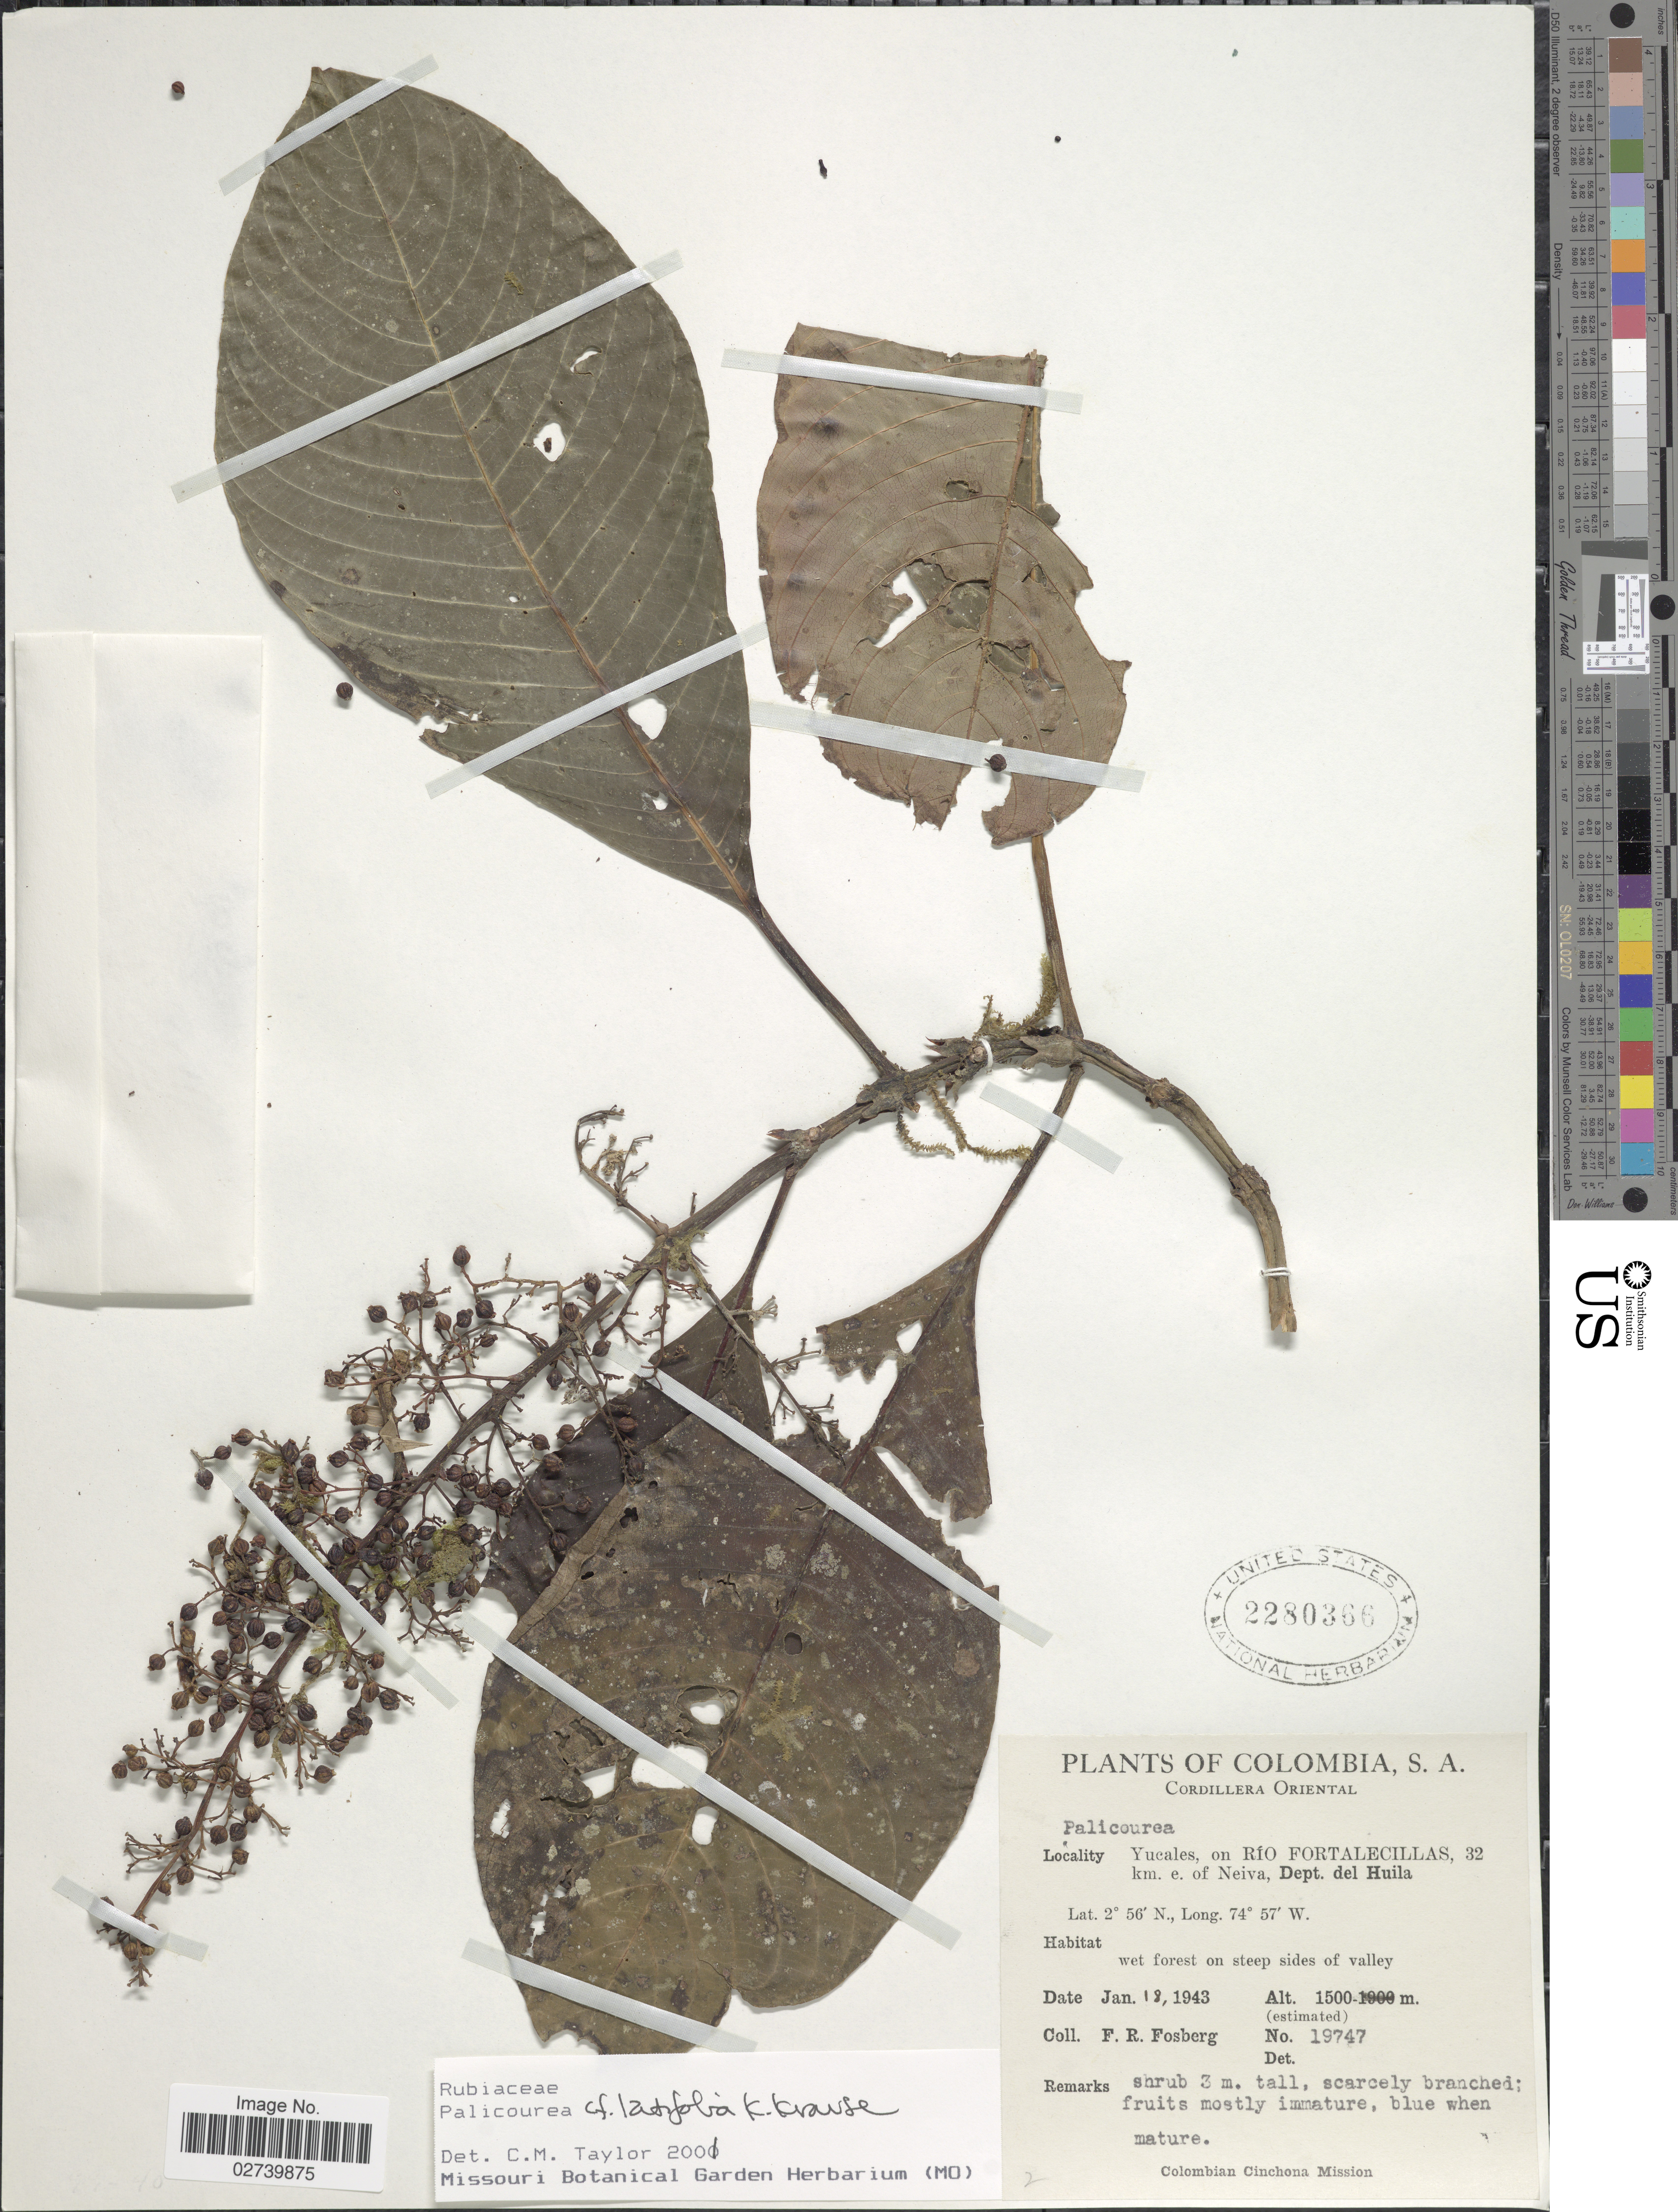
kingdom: Plantae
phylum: Tracheophyta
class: Magnoliopsida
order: Gentianales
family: Rubiaceae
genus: Palicourea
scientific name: Palicourea latifolia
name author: K. Krause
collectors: F. R. Fosberg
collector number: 19747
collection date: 1943-01-18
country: Colombia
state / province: Huila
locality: Cordillera Oriental. Yucales, on Río Fortalecillas, 32 km. e. of Neiva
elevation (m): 1500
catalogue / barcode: US 2280366